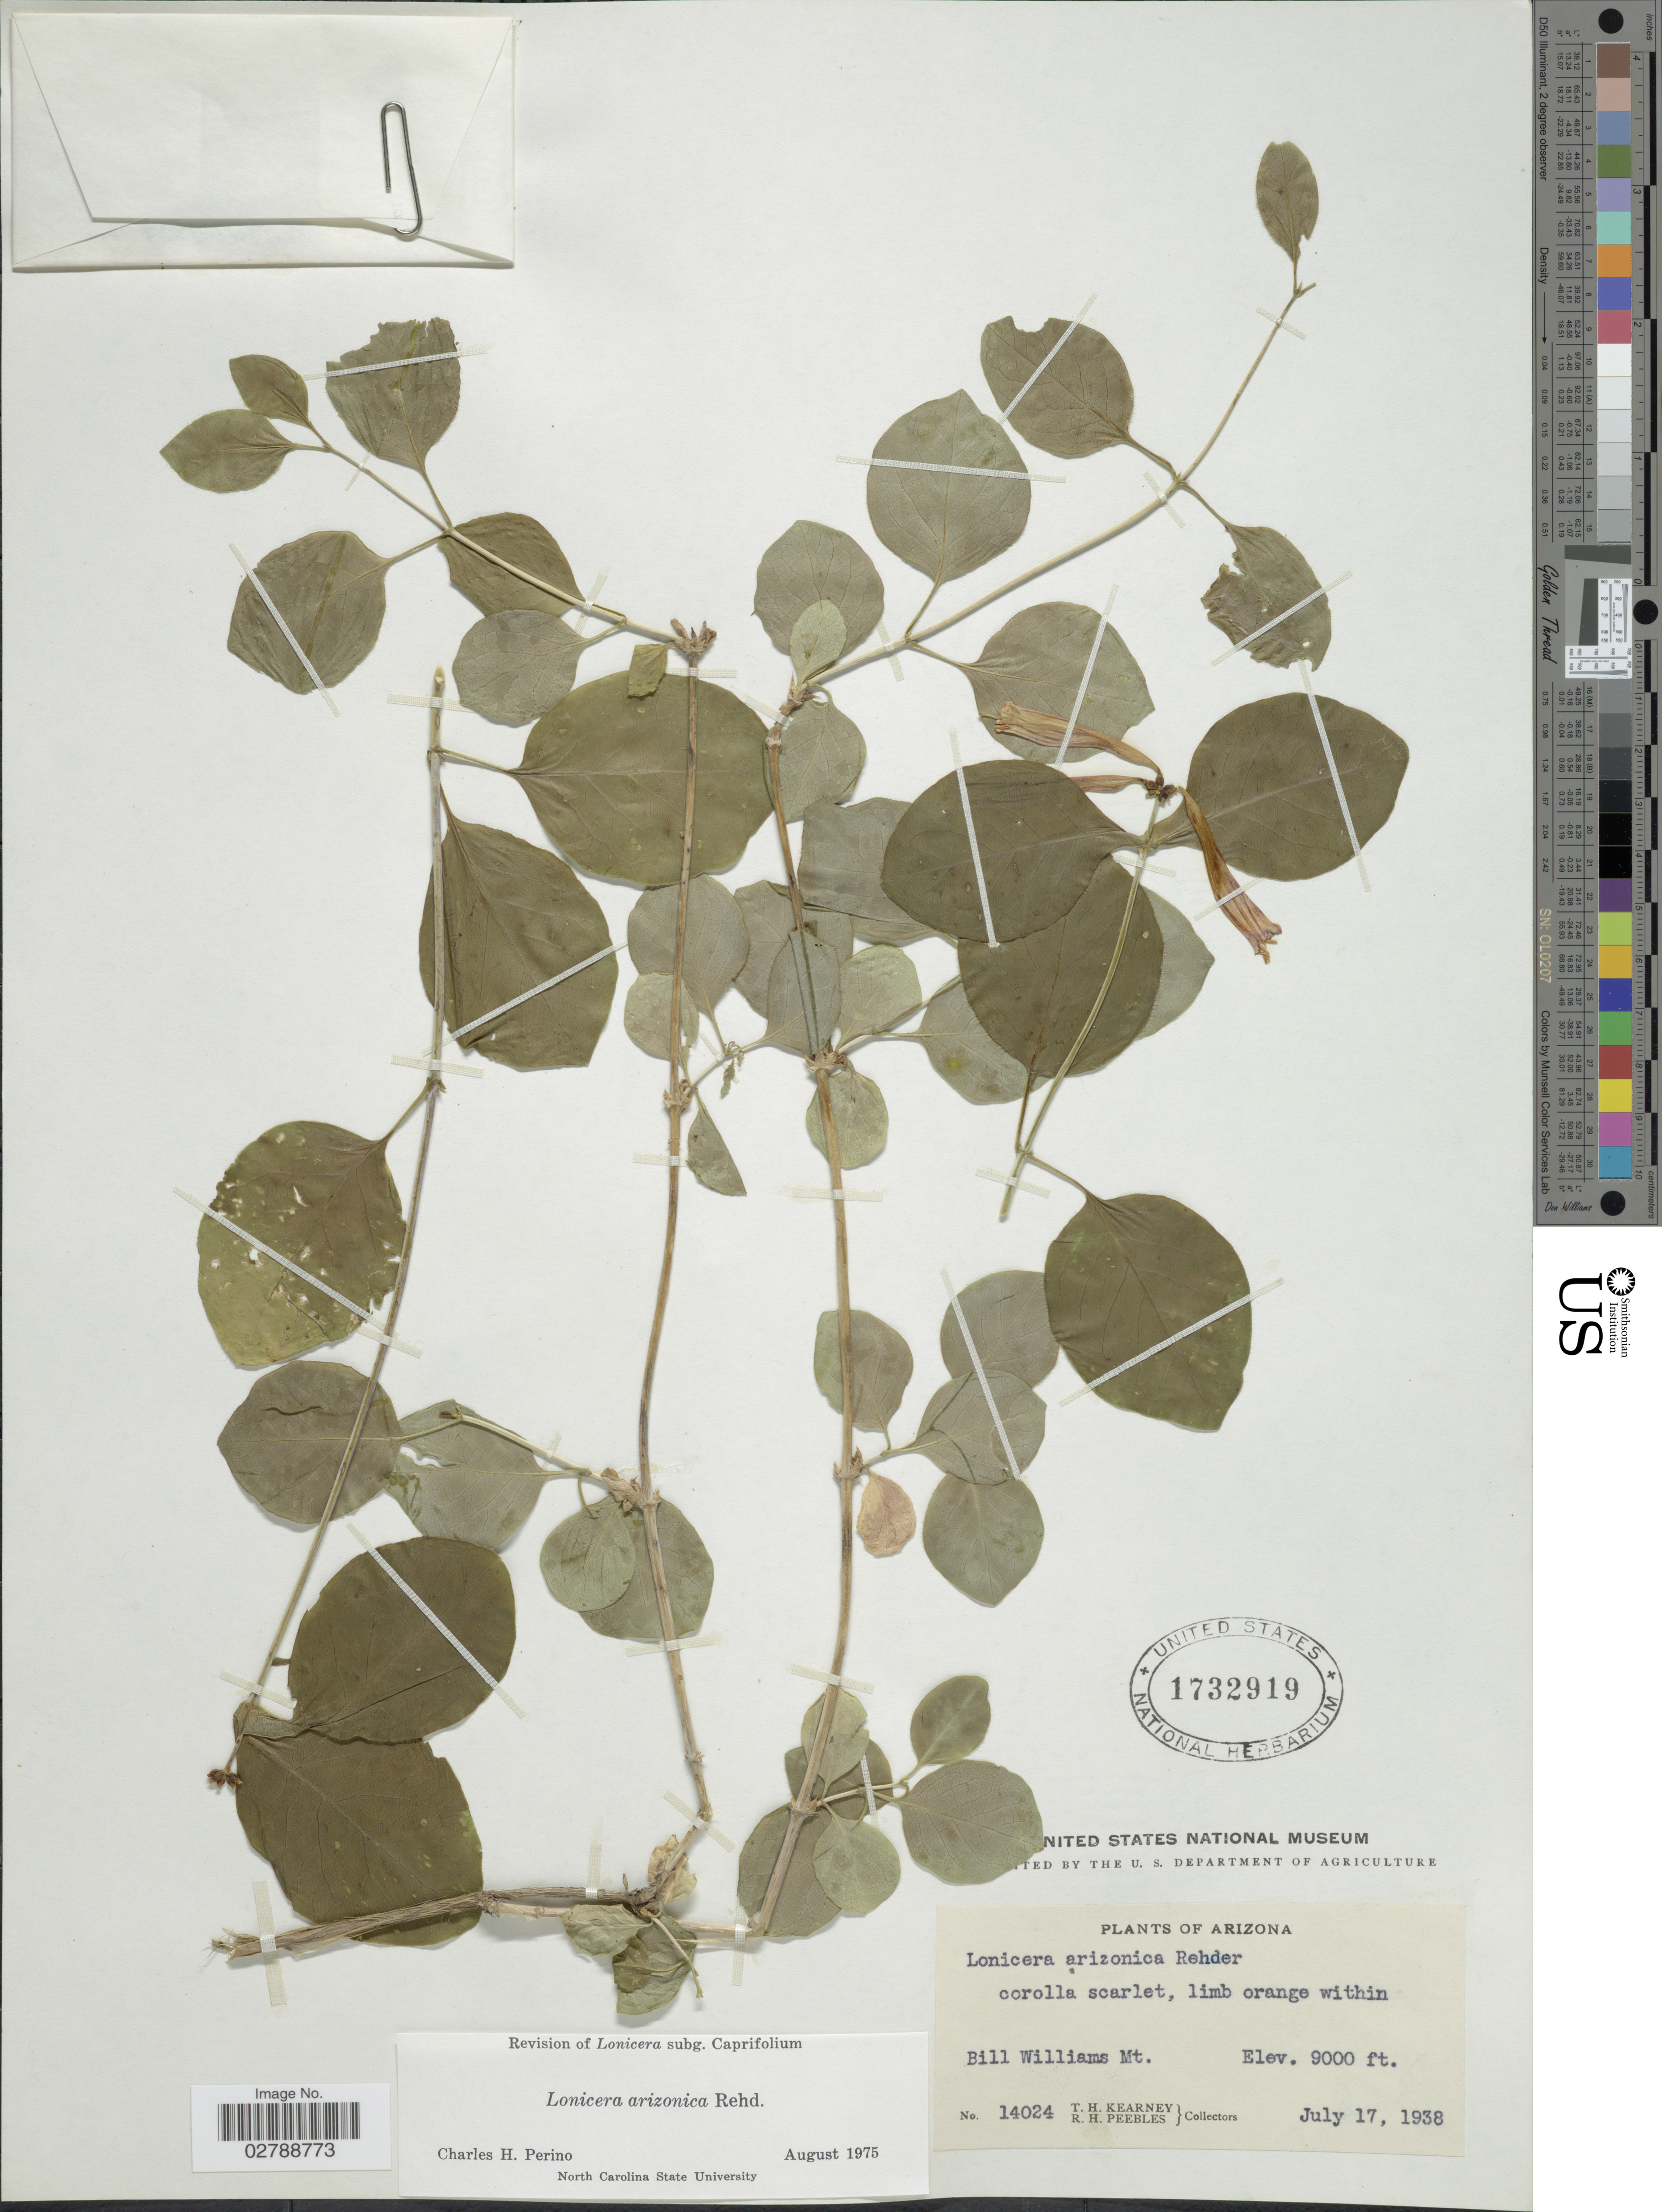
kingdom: Plantae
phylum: Tracheophyta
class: Magnoliopsida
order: Dipsacales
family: Caprifoliaceae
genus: Lonicera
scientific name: Lonicera arizonica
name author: Rehder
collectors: T. H. Kearney & R. H. Peebles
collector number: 14024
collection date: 1938-07-17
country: United States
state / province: Arizona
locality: Bill Williams Mt.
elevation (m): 2743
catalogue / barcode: US 1732919